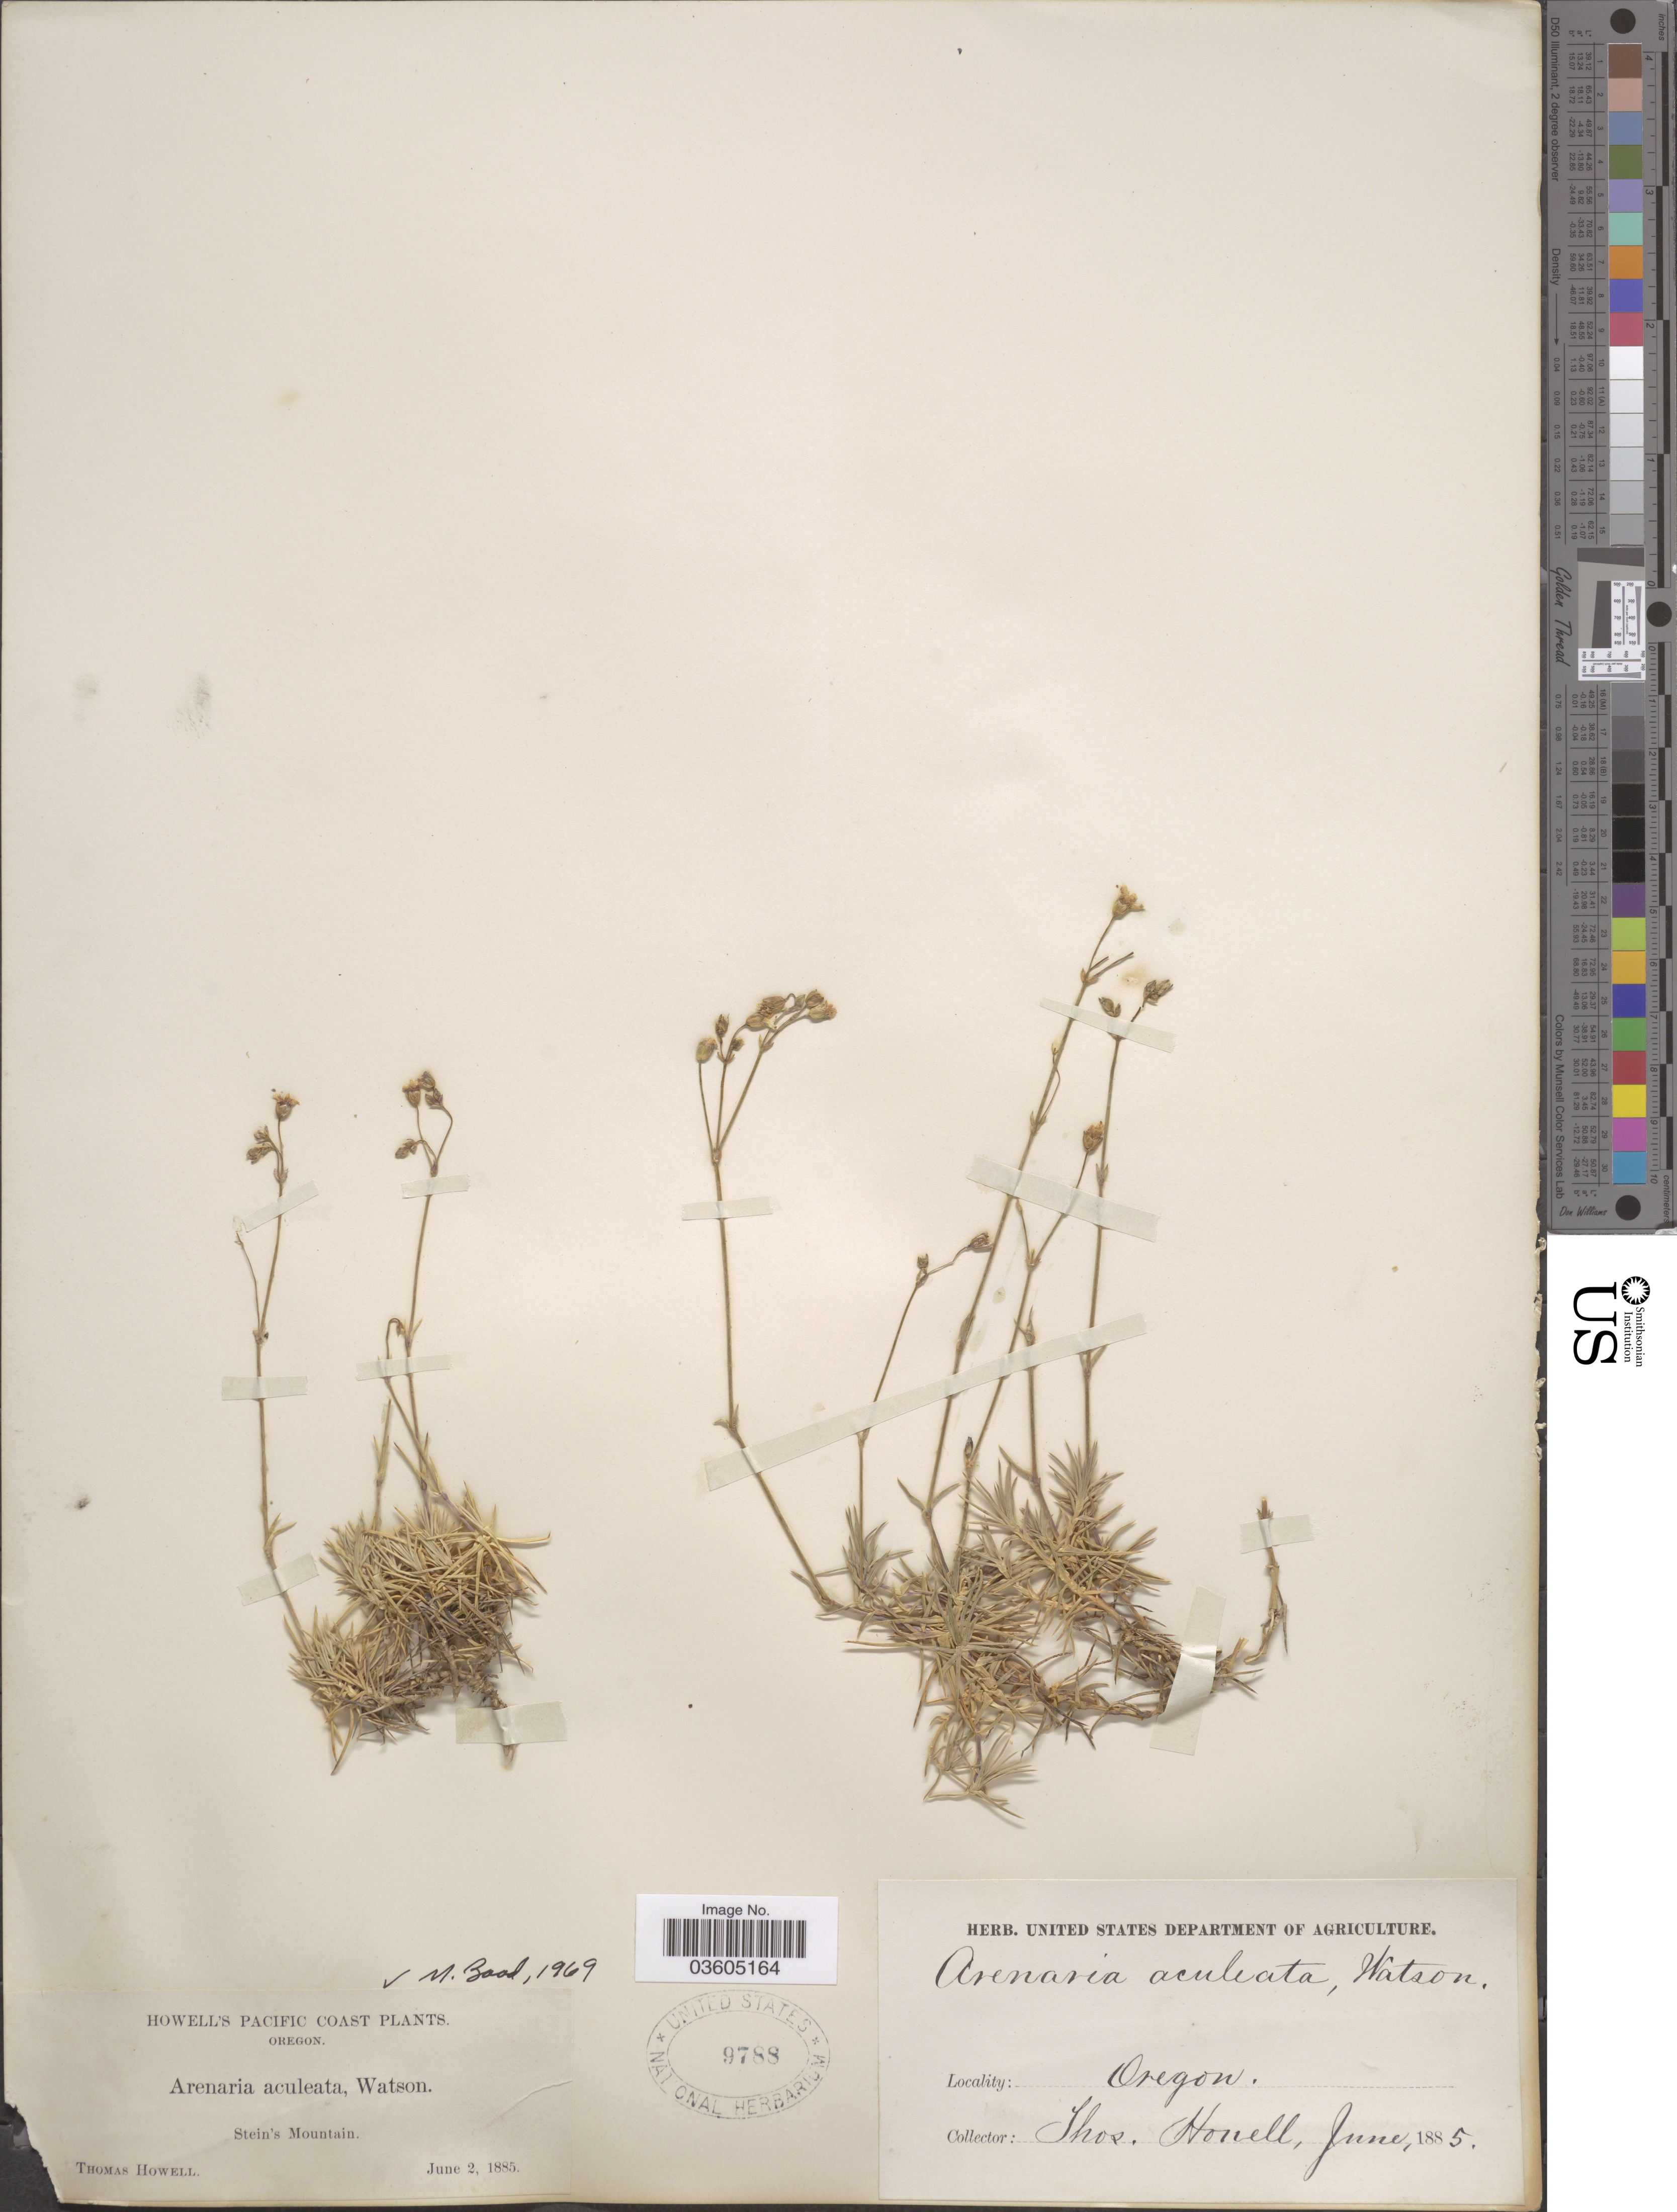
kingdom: Plantae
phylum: Tracheophyta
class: Magnoliopsida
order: Caryophyllales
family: Caryophyllaceae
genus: Eremogone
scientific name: Eremogone aculeata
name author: (S. Watson) Ikonn.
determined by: U.S. National Herbarium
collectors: T. Howell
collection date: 1885-06-02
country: United States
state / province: Oregon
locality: Pacific Coast. Stein's Mountain.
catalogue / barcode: US 9788